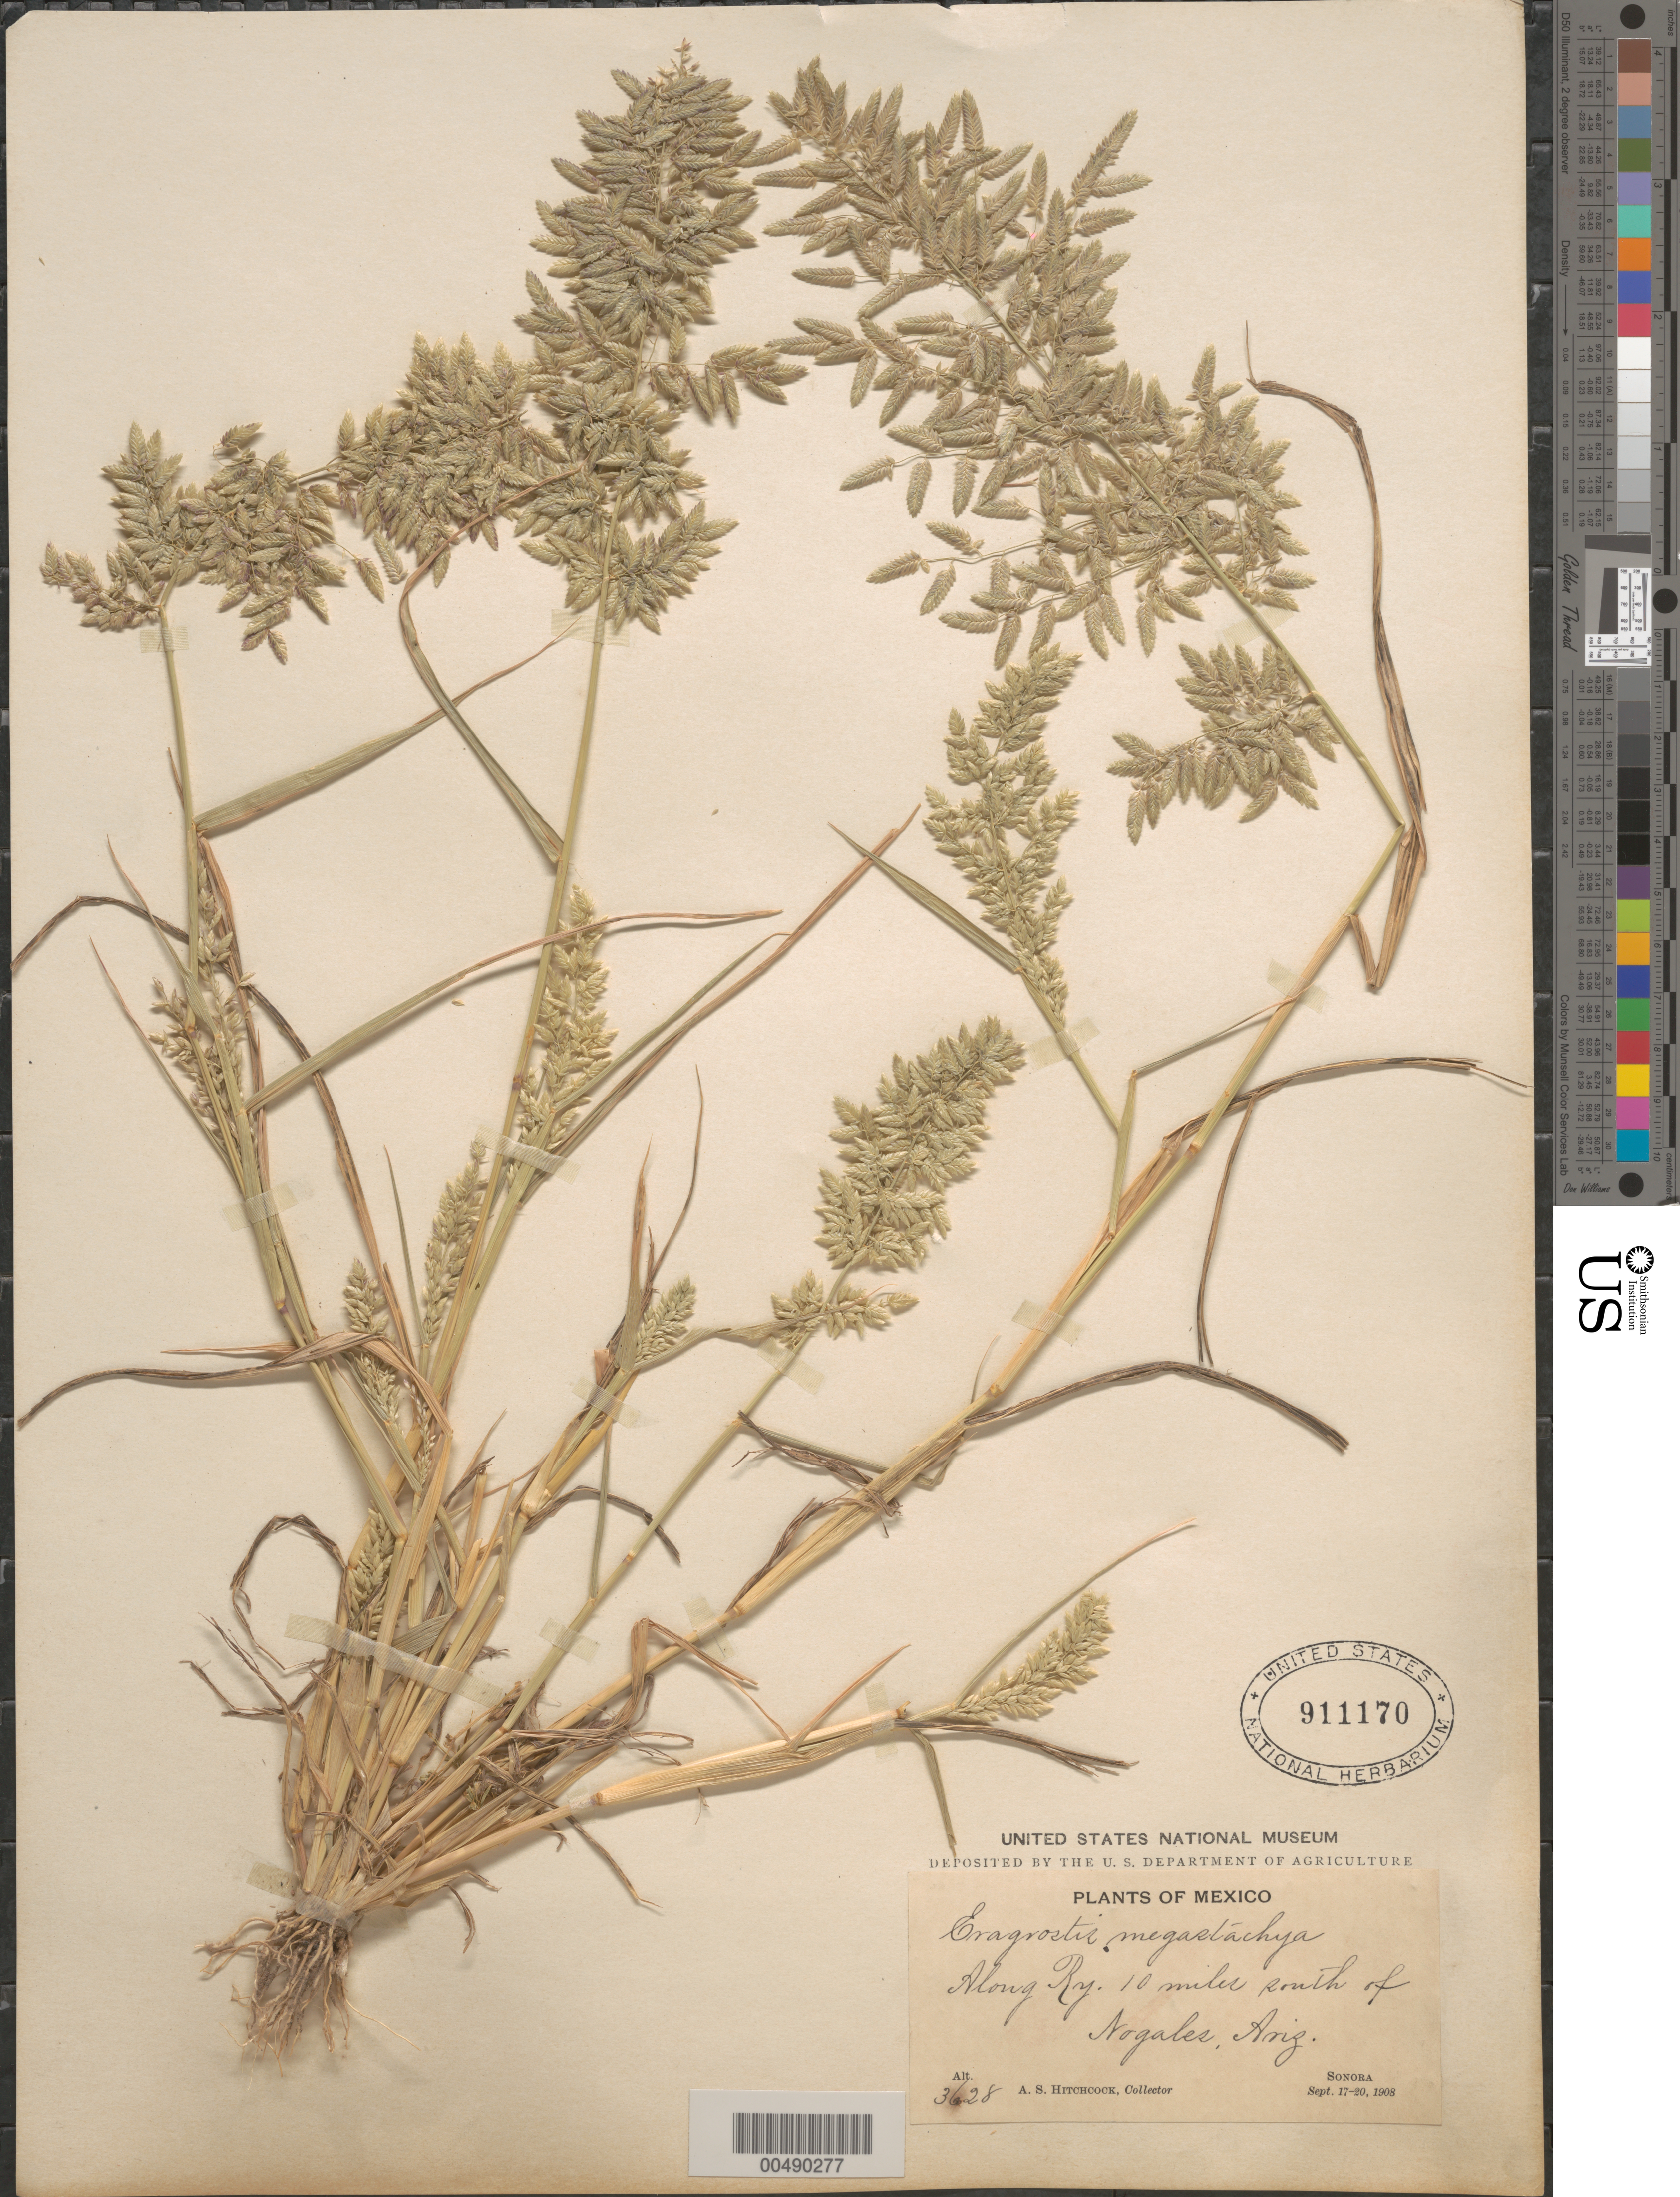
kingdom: Plantae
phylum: Tracheophyta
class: Liliopsida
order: Poales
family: Poaceae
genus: Eragrostis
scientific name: Eragrostis cilianensis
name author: (Bellardi) Vignolo ex Janch.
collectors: A. S. Hitchcock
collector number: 3628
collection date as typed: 17 Sep 1908 to 20 Sep 1908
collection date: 1908-09-17/1908-09-20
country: Mexico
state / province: Sonora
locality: Along RY, 10 mi S of Nogales, Arizona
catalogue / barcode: US 911170